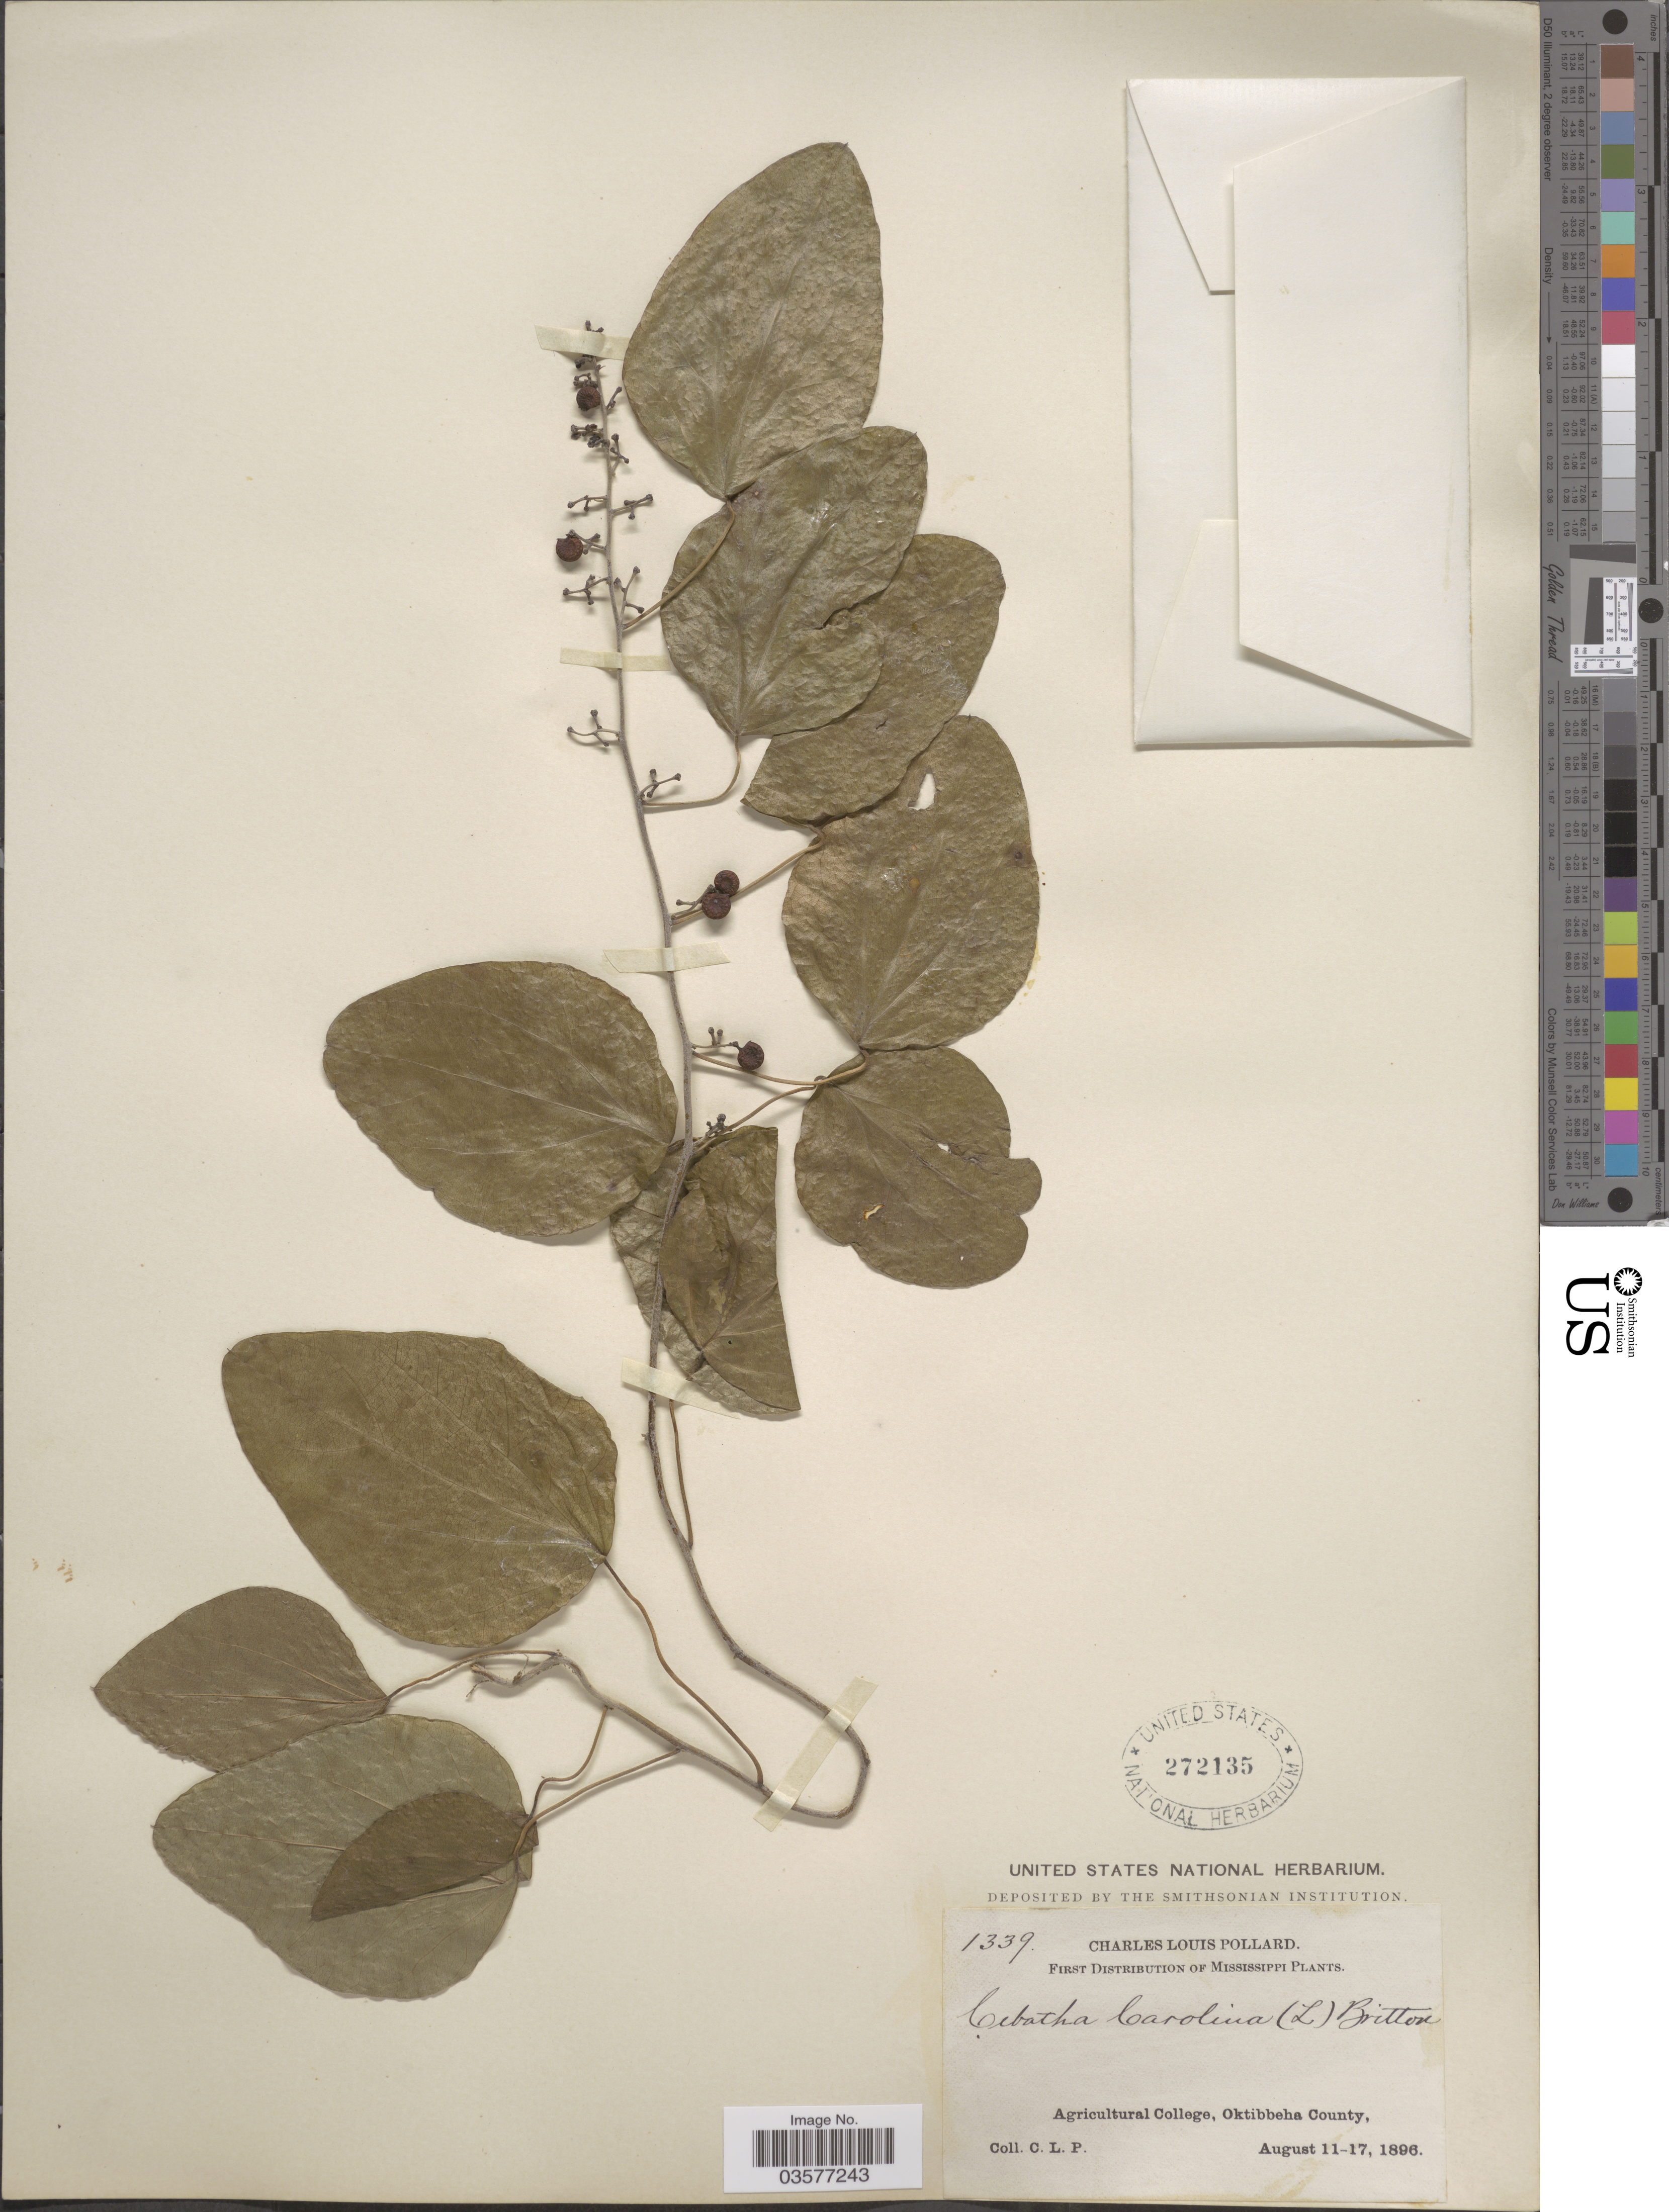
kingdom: Plantae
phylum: Tracheophyta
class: Magnoliopsida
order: Ranunculales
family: Menispermaceae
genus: Cocculus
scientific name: Cocculus carolinus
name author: (L.) DC.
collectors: C. L. Pollard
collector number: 1339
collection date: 1896-08-11/1896-08-17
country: United States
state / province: Mississippi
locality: Agricultural College, Oktibbeha County.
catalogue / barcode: US 272135